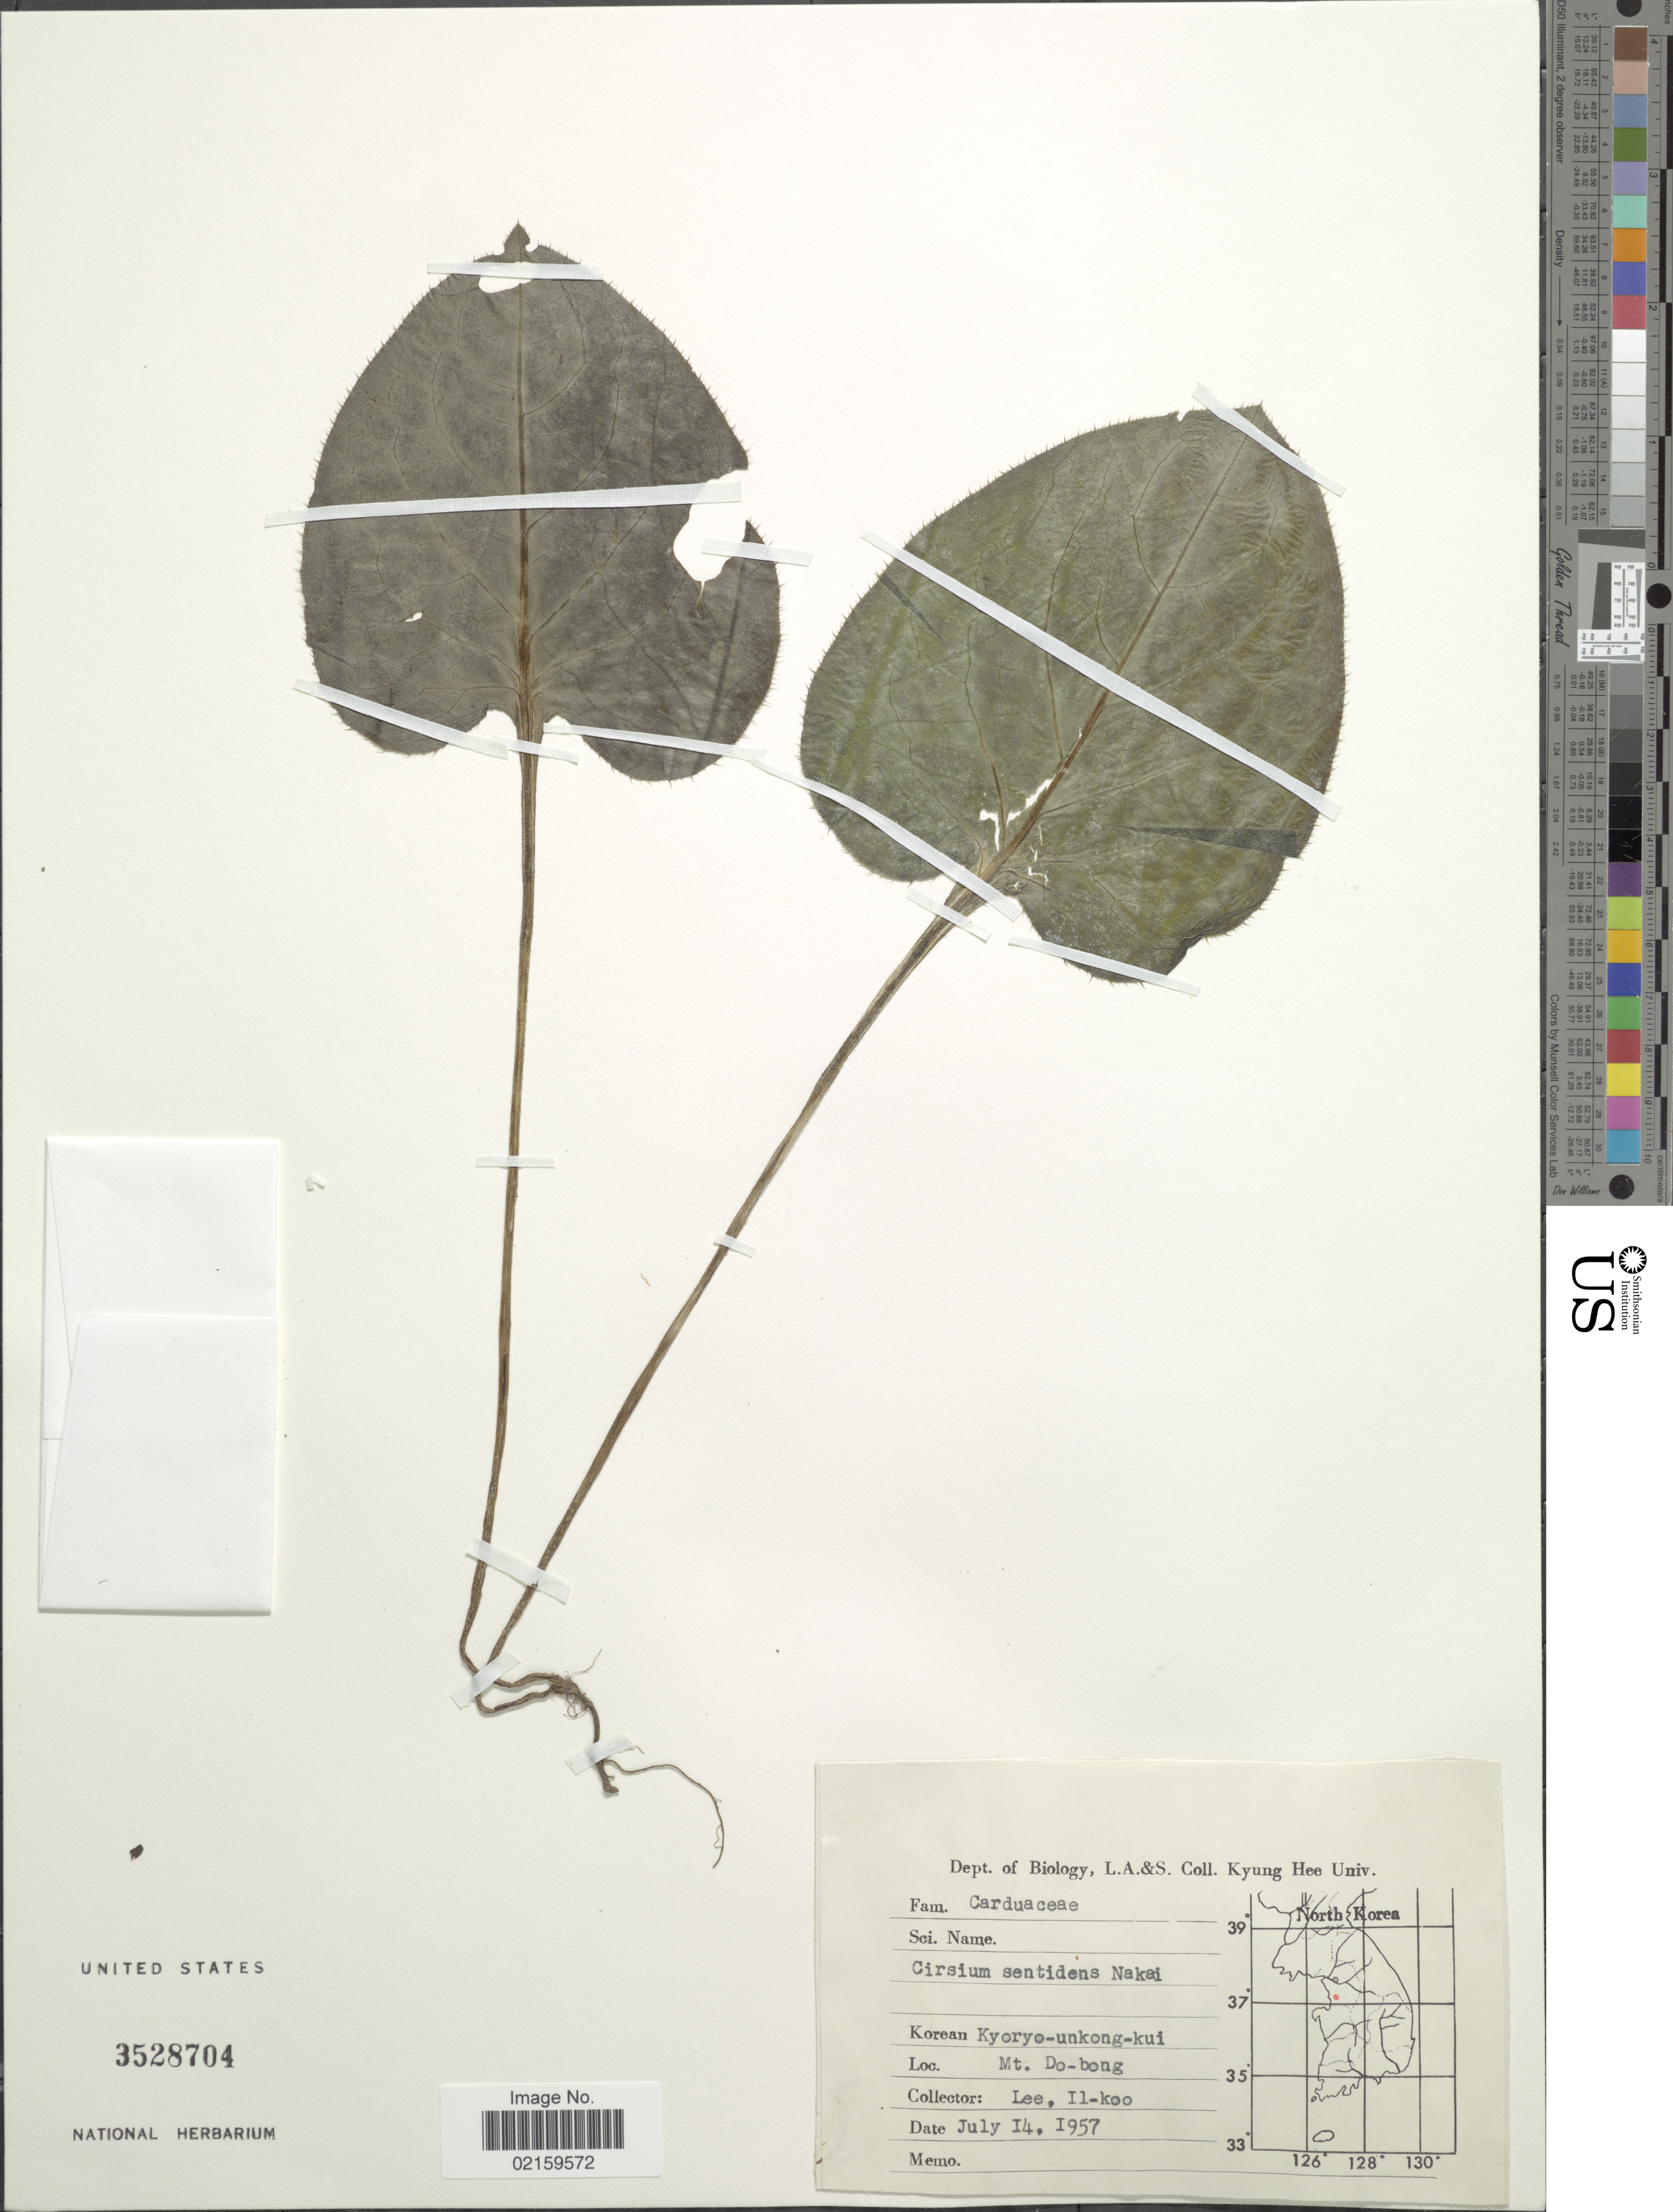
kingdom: Plantae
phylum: Tracheophyta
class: Magnoliopsida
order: Asterales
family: Asteraceae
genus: Cirsium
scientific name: Cirsium sentidens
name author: Nakai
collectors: Il-Ko Lee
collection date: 1957-07-14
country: South Korea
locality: Mt. Do-bong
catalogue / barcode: US 3528704